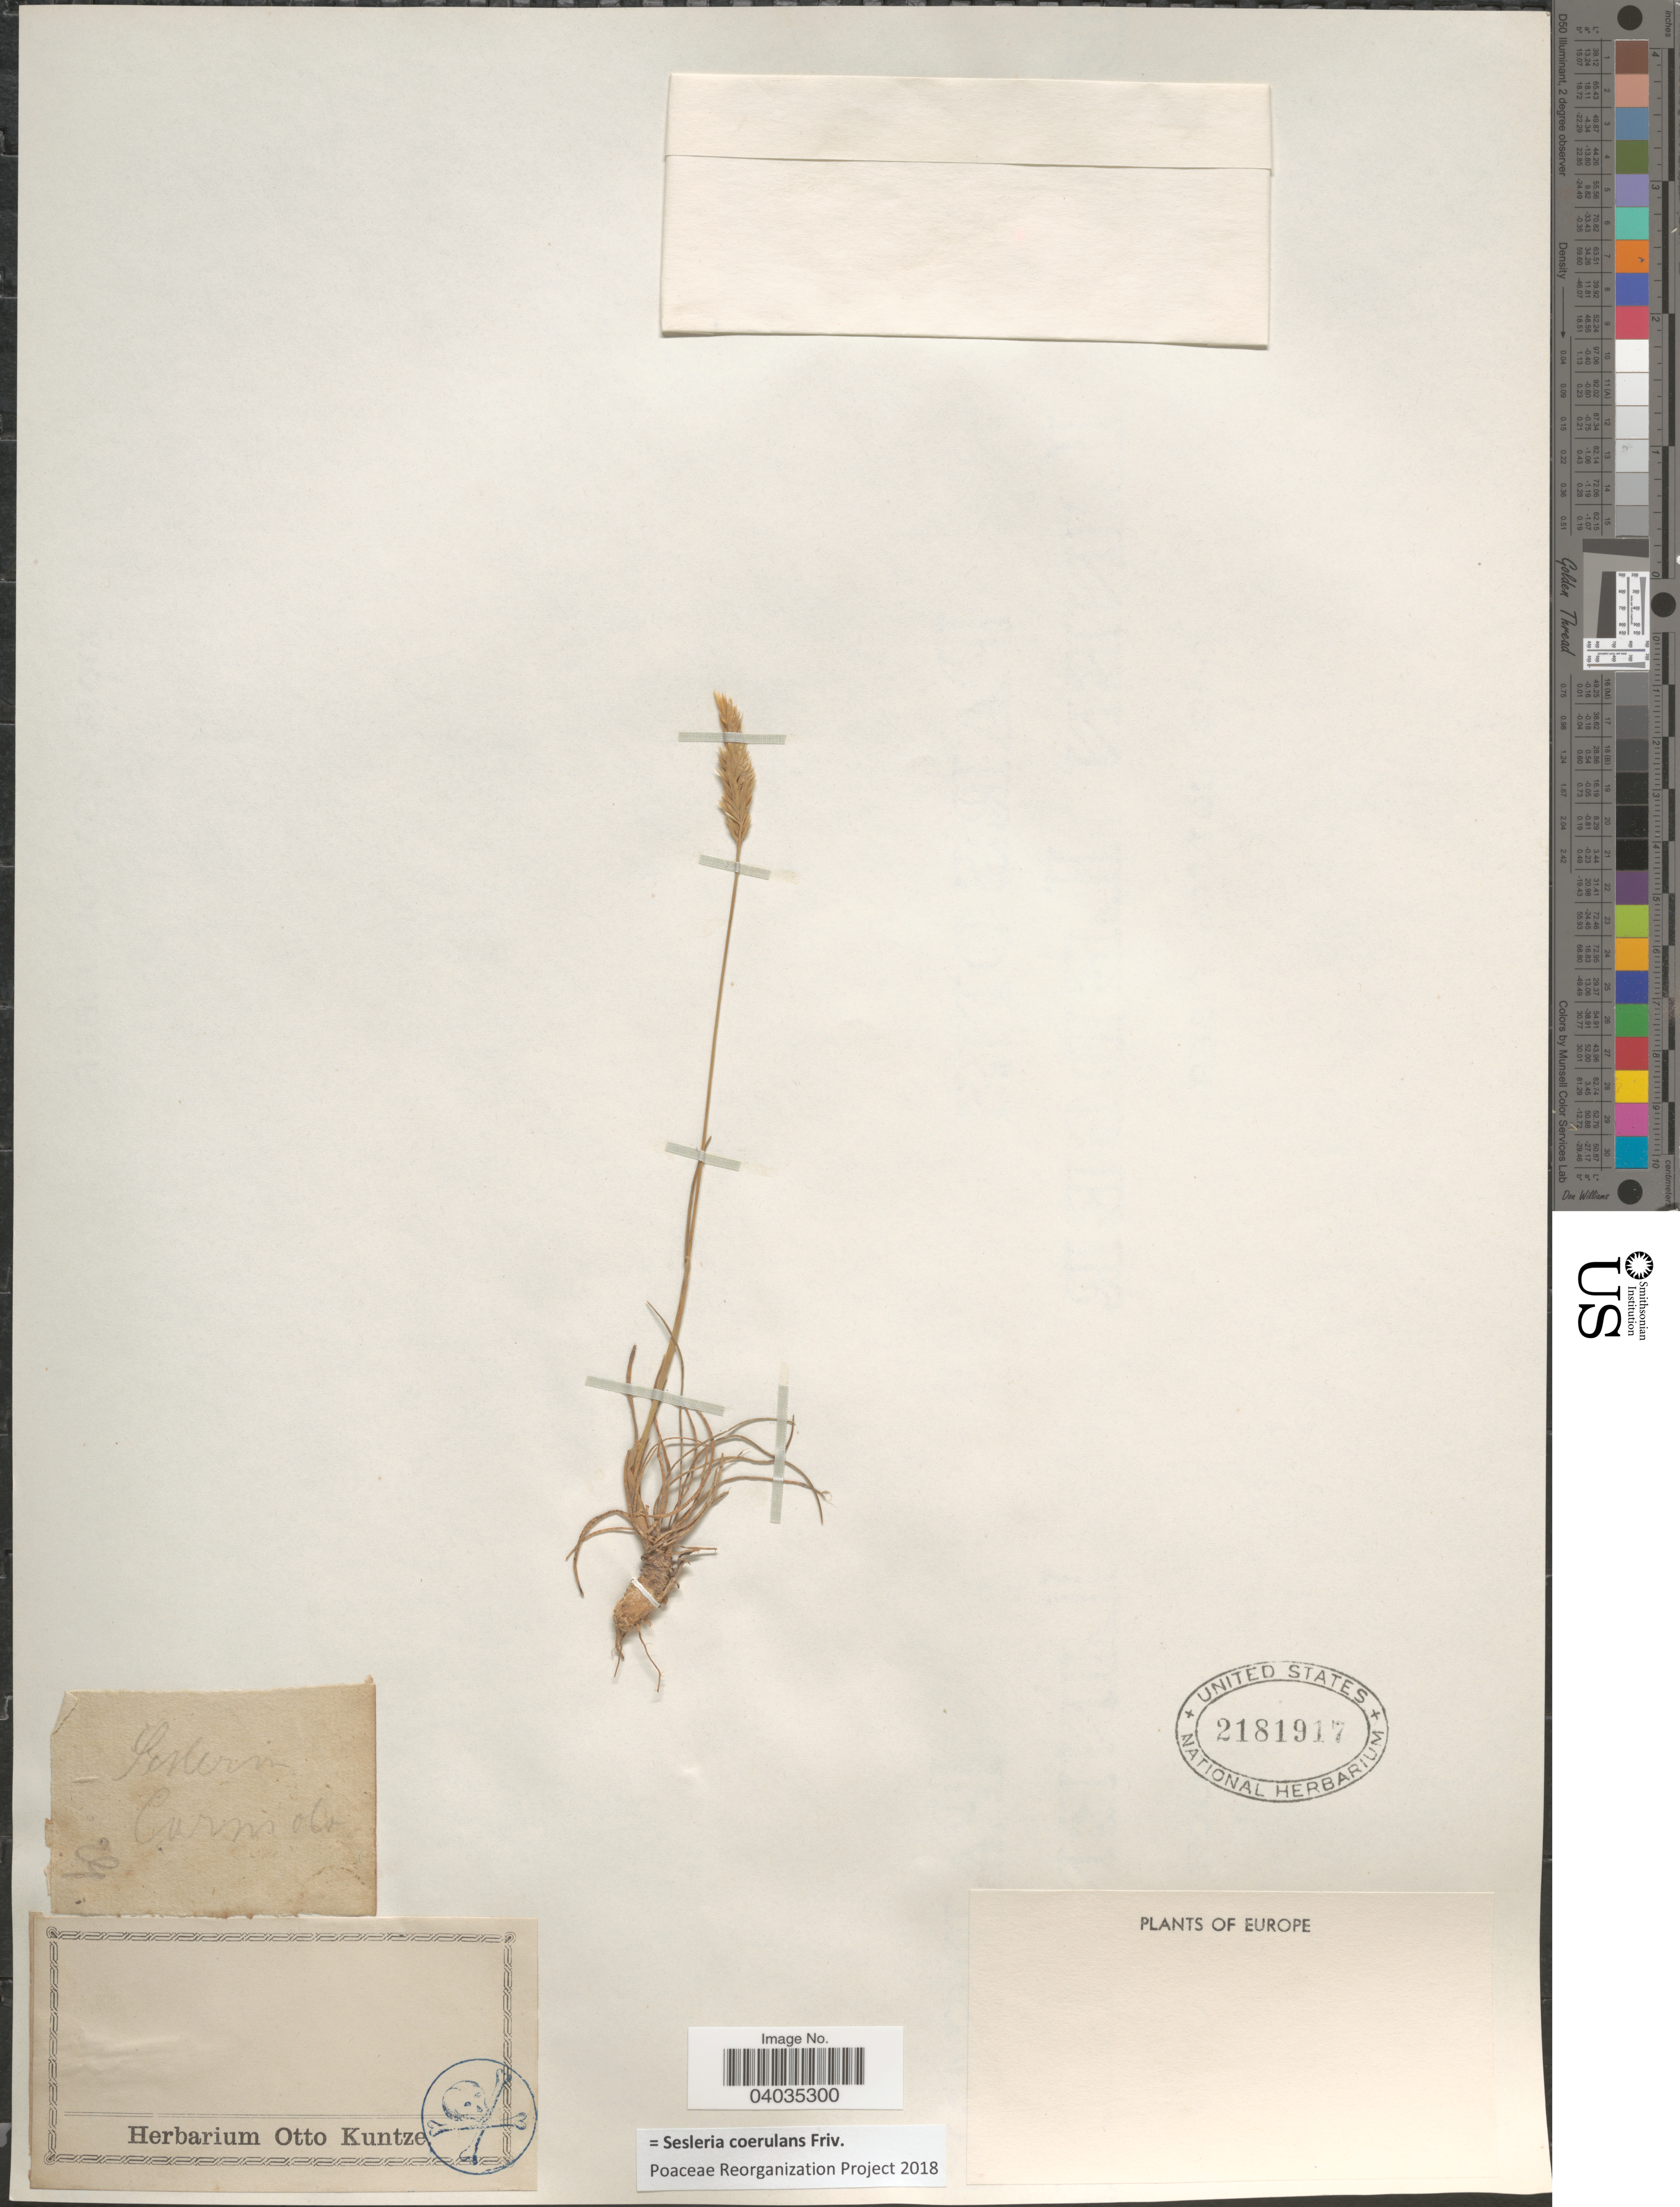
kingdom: Plantae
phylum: Tracheophyta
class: Liliopsida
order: Poales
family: Poaceae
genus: Sesleria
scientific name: Sesleria coerulans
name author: Friv.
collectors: ex herb. Otto Kuntze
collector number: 29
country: Slovenia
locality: Carniola. Europe.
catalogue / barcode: US 2181917